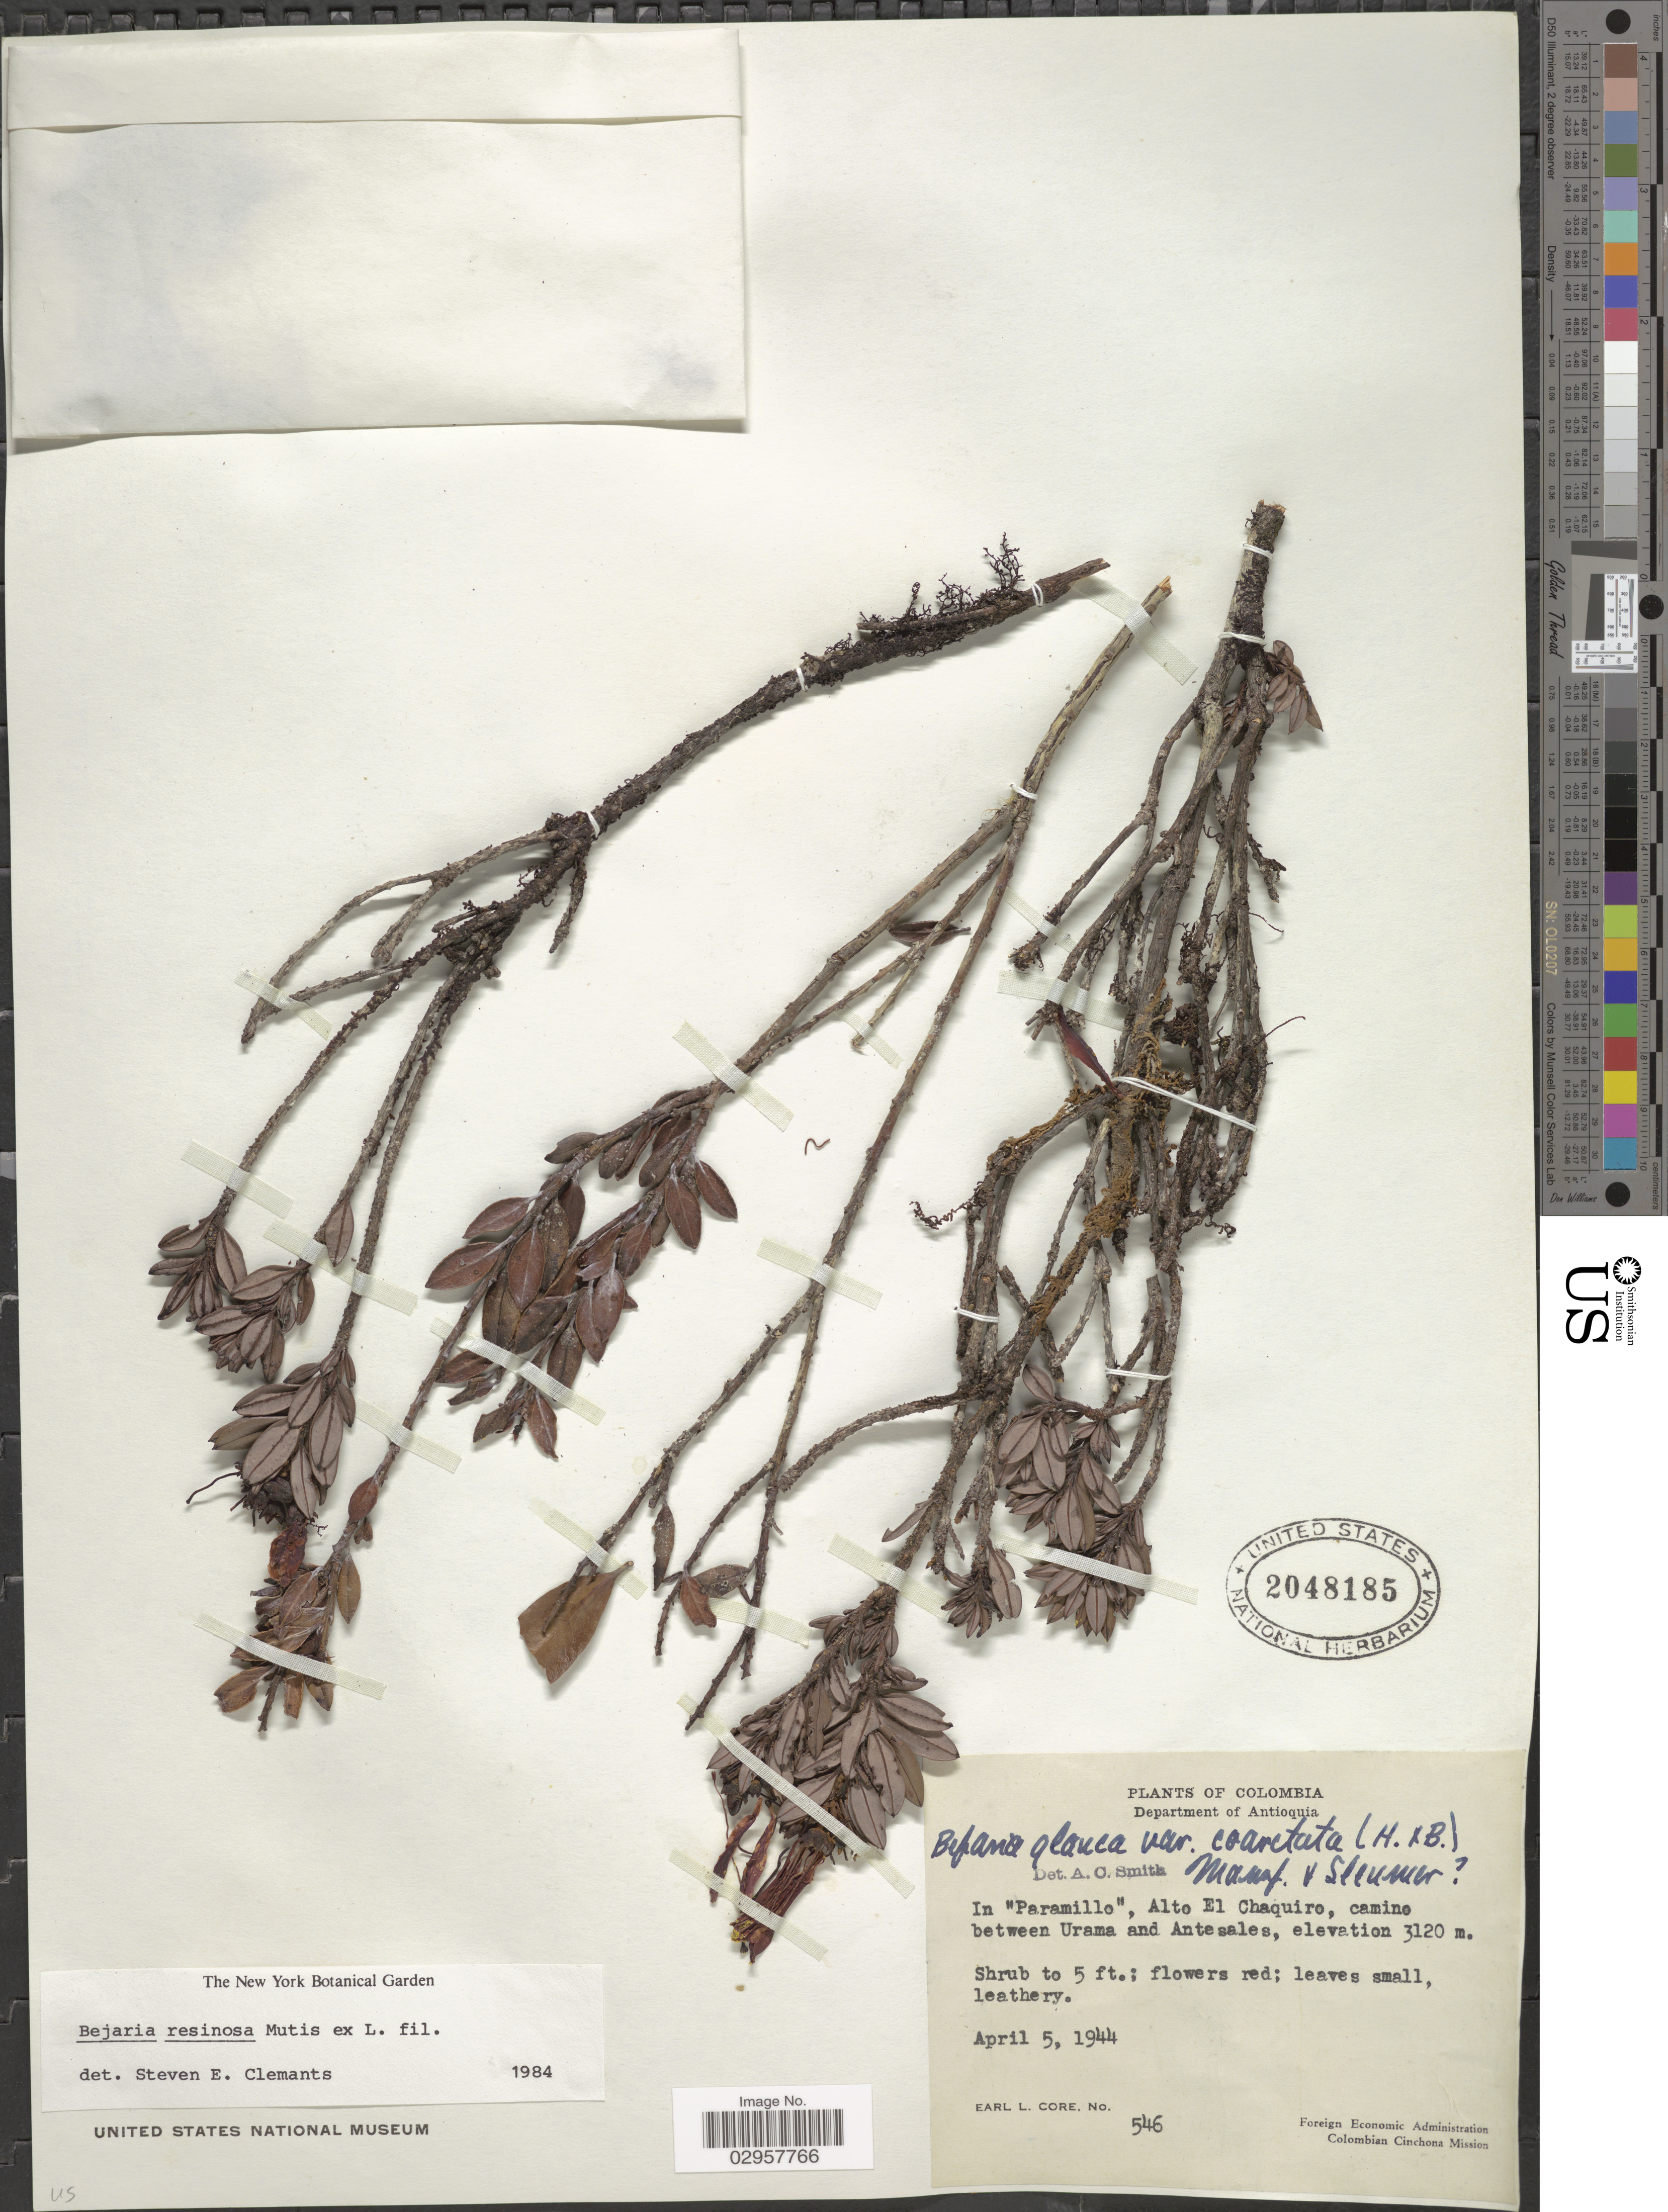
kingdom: Plantae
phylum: Tracheophyta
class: Magnoliopsida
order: Ericales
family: Ericaceae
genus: Befaria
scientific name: Befaria resinosa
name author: Mutis ex L. f.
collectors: E. L. Core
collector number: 546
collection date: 1944-04-05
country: Colombia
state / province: Antioquia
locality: Department of Antioquia. In "Paramillo", alto El Chaquiro, camino between Urama and Antesales.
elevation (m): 3120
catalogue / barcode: US 2048185